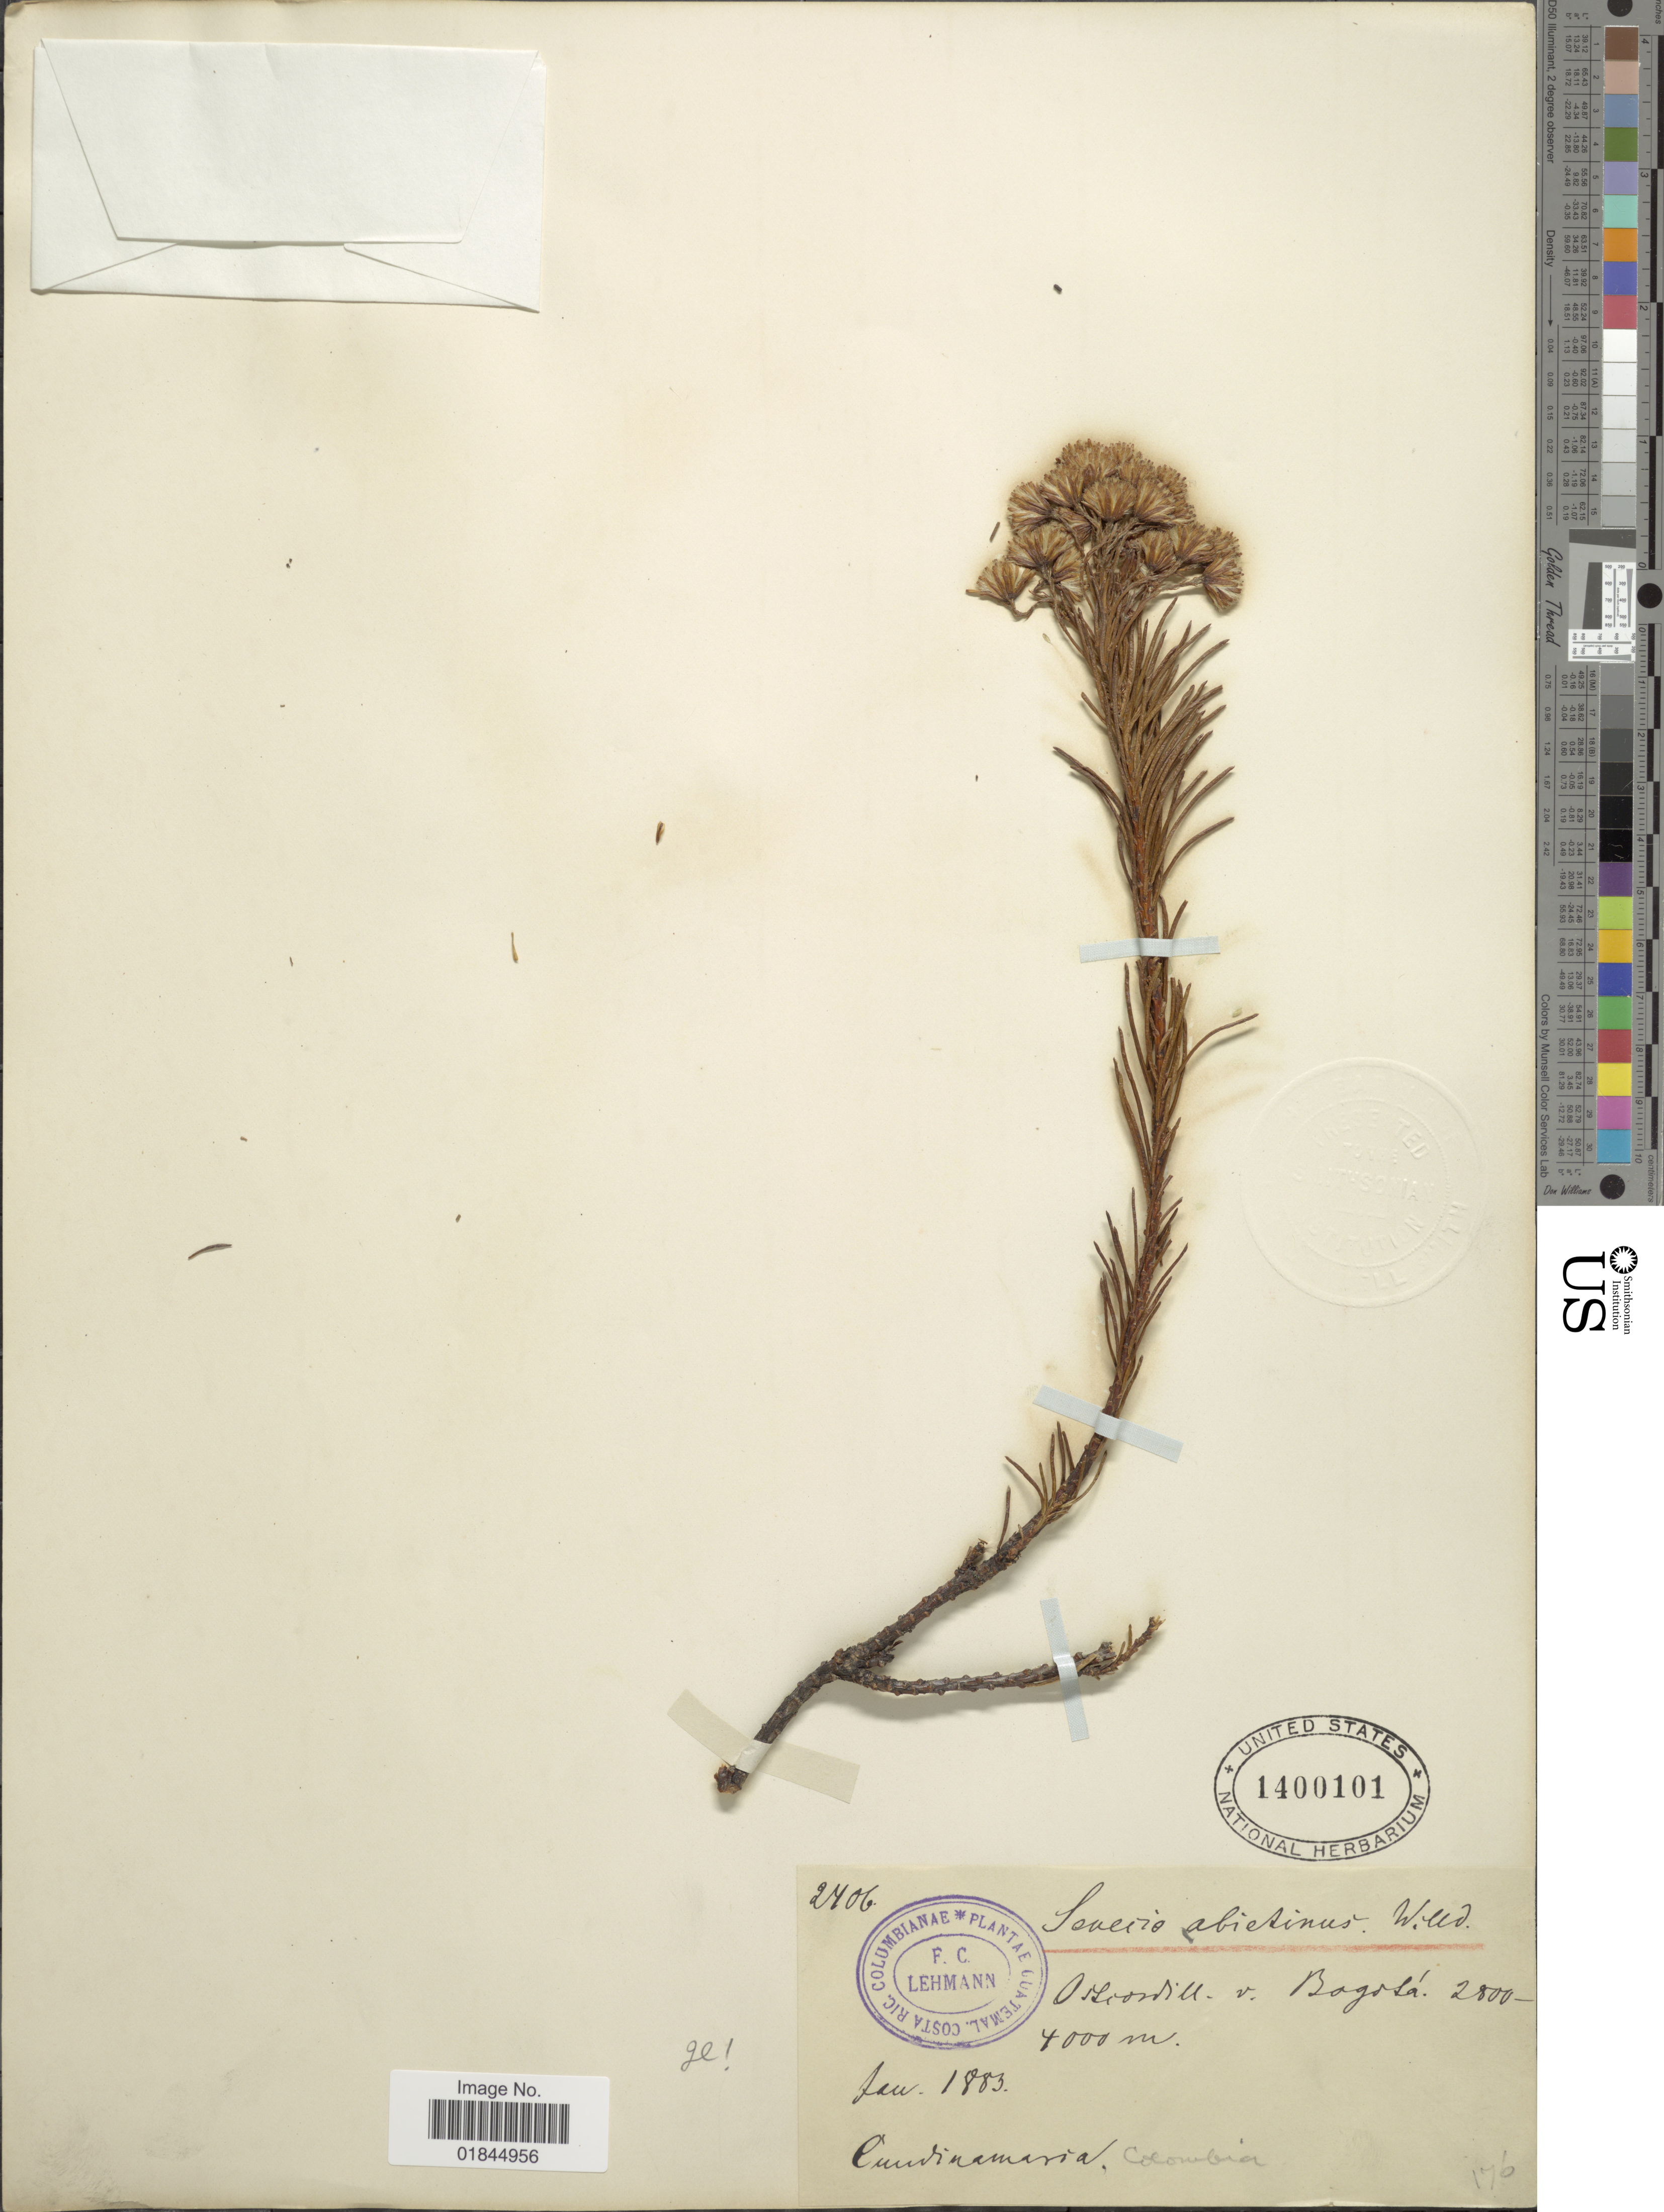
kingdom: Plantae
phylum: Tracheophyta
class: Magnoliopsida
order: Asterales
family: Asteraceae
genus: Pentacalia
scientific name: Pentacalia abietina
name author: (Willd. ex Wedd.) Cuatrec.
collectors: F. C. Lehmann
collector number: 2406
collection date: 1883-01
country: Colombia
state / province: Bogota D.C.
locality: Ostcordill. v. Bogota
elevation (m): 2800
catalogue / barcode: US 1400101